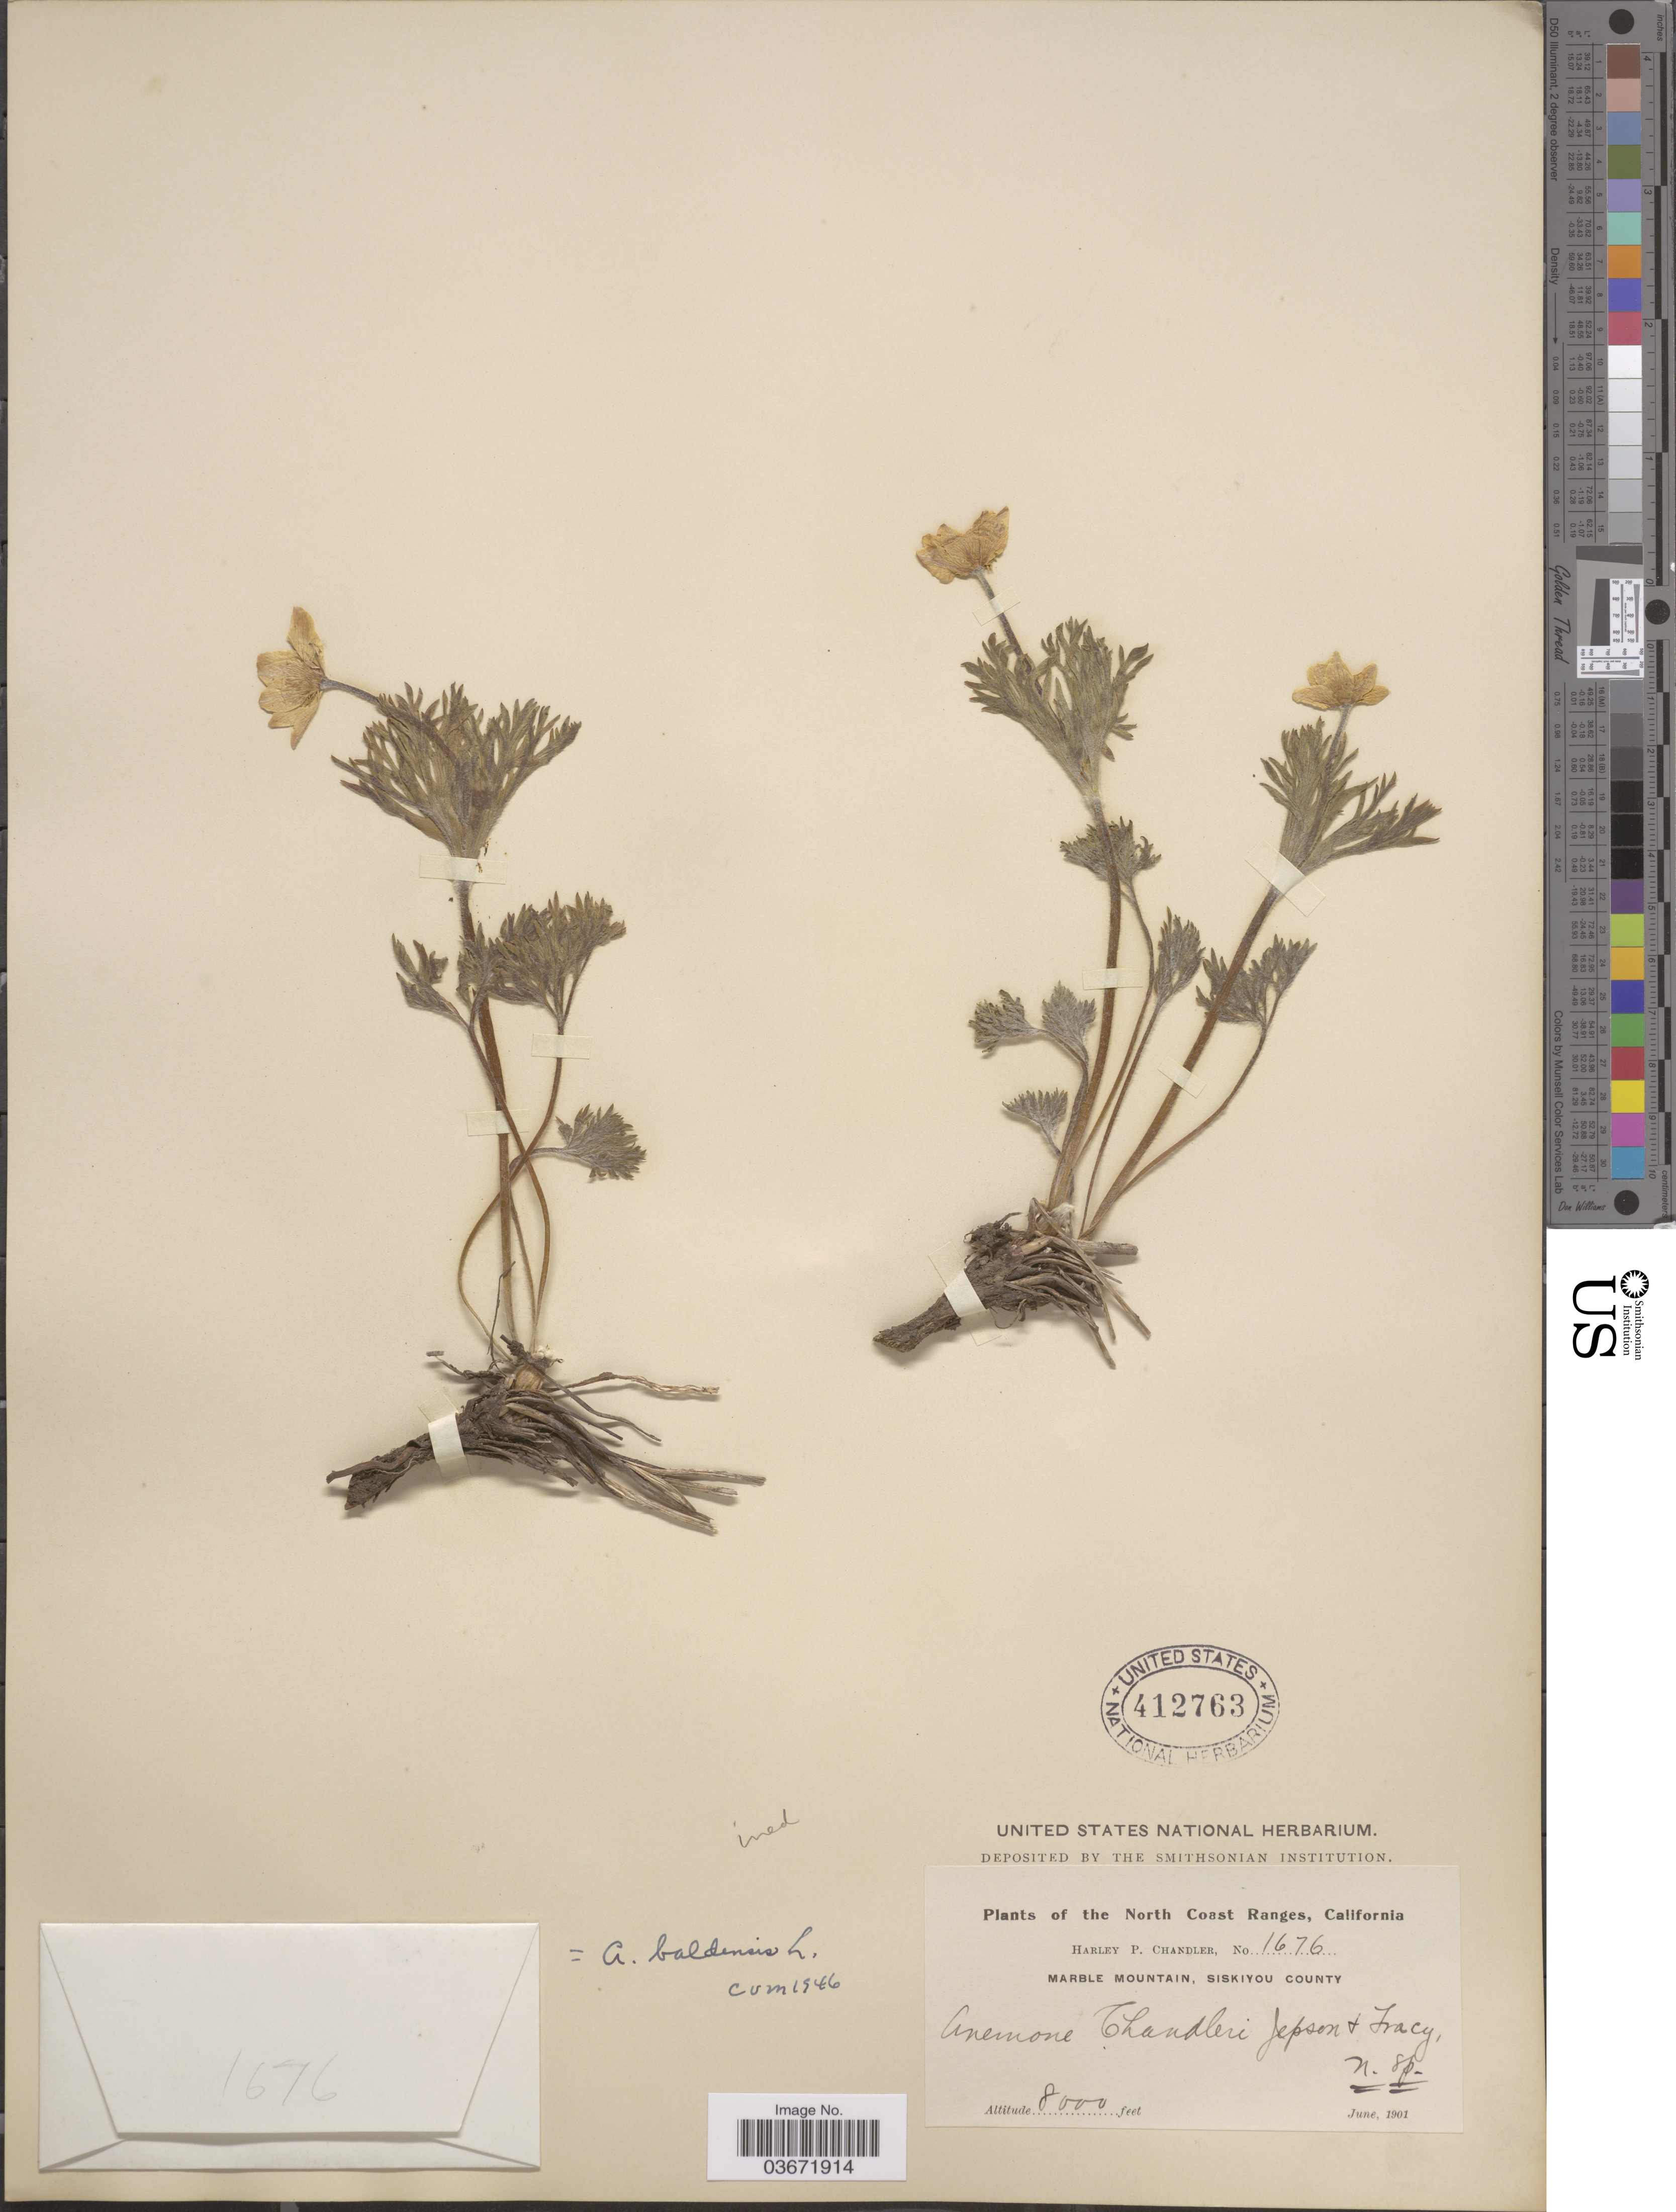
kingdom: Plantae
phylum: Tracheophyta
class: Magnoliopsida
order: Ranunculales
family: Ranunculaceae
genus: Anemone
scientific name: Anemone drummondii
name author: S. Watson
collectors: H. Chandler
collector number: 1676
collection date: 1901-06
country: United States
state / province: California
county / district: Siskiyou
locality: The North Coast Ranges. Marble Mountain, Siskiyou County.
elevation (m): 2438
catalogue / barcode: US 412763